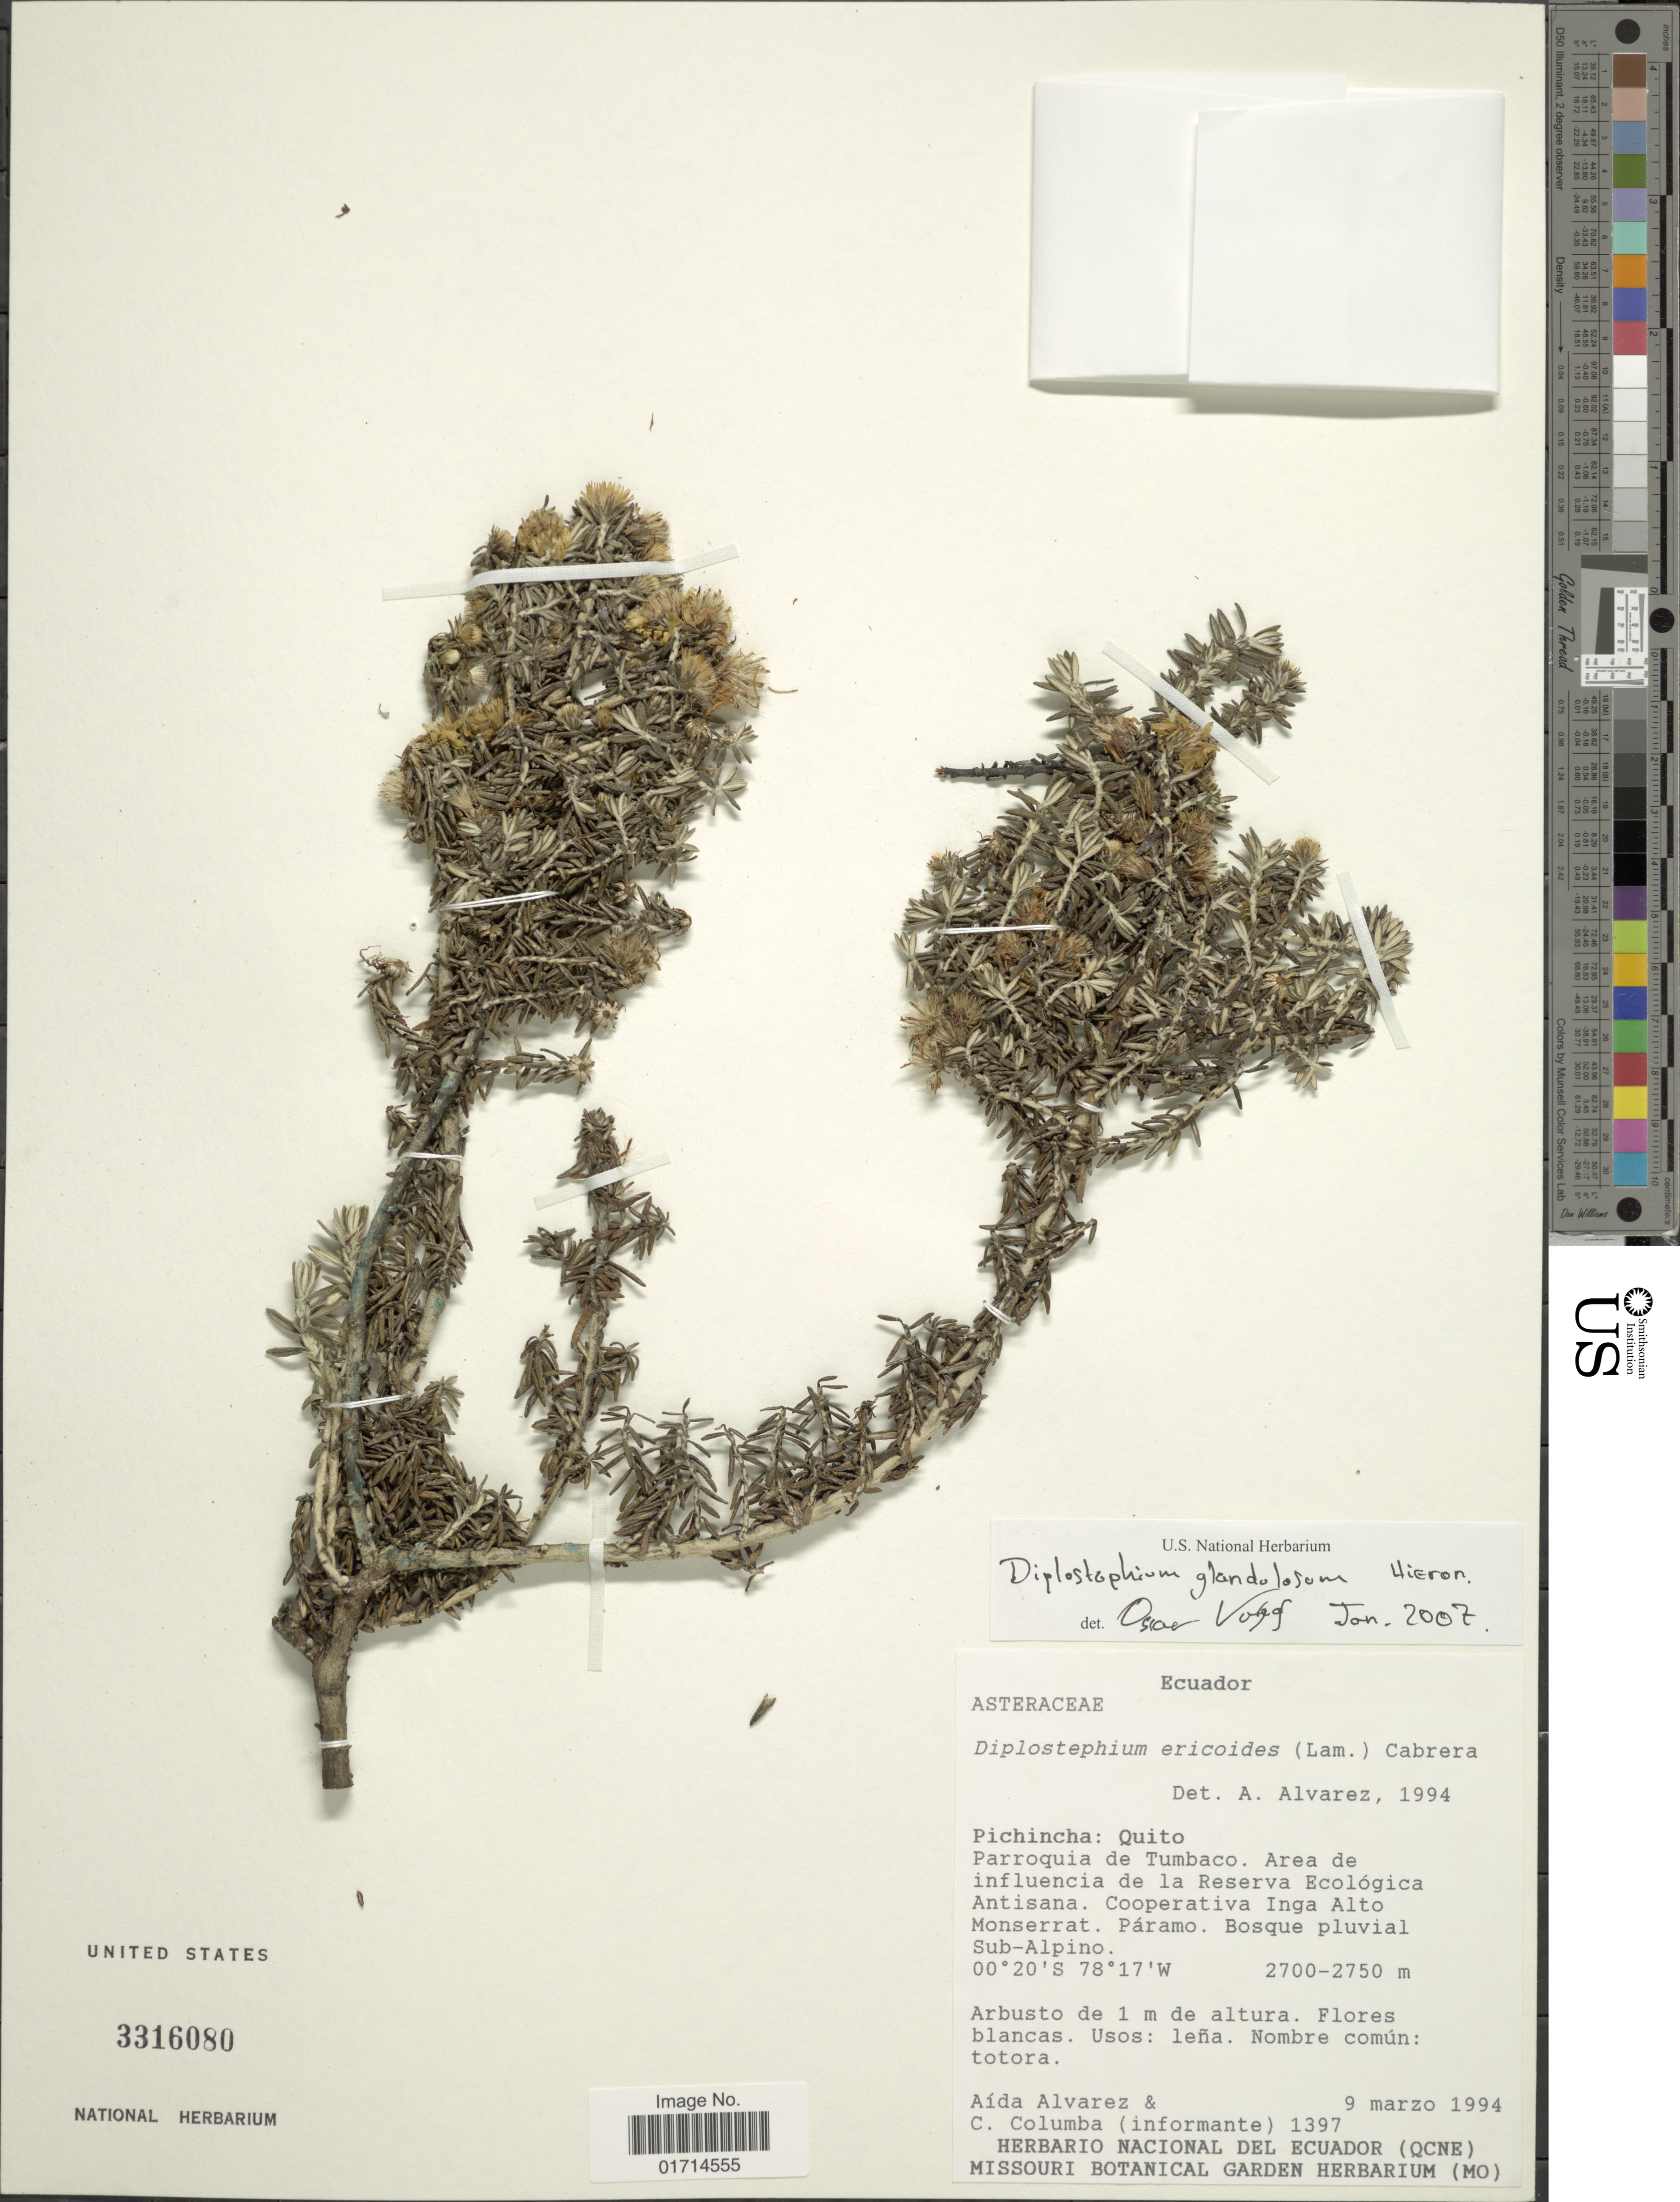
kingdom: Plantae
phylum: Tracheophyta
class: Magnoliopsida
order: Asterales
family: Asteraceae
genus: Diplostephium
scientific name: Diplostephium glandulosum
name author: Hieron.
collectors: A. Alvarez & C. Columba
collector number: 1397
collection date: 1994-03-09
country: Ecuador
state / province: Pichincha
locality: Quito, Parroquia de Tumbaco, area de influencia de la Reserva Ecologica Antisana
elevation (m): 2700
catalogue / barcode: US 3316080